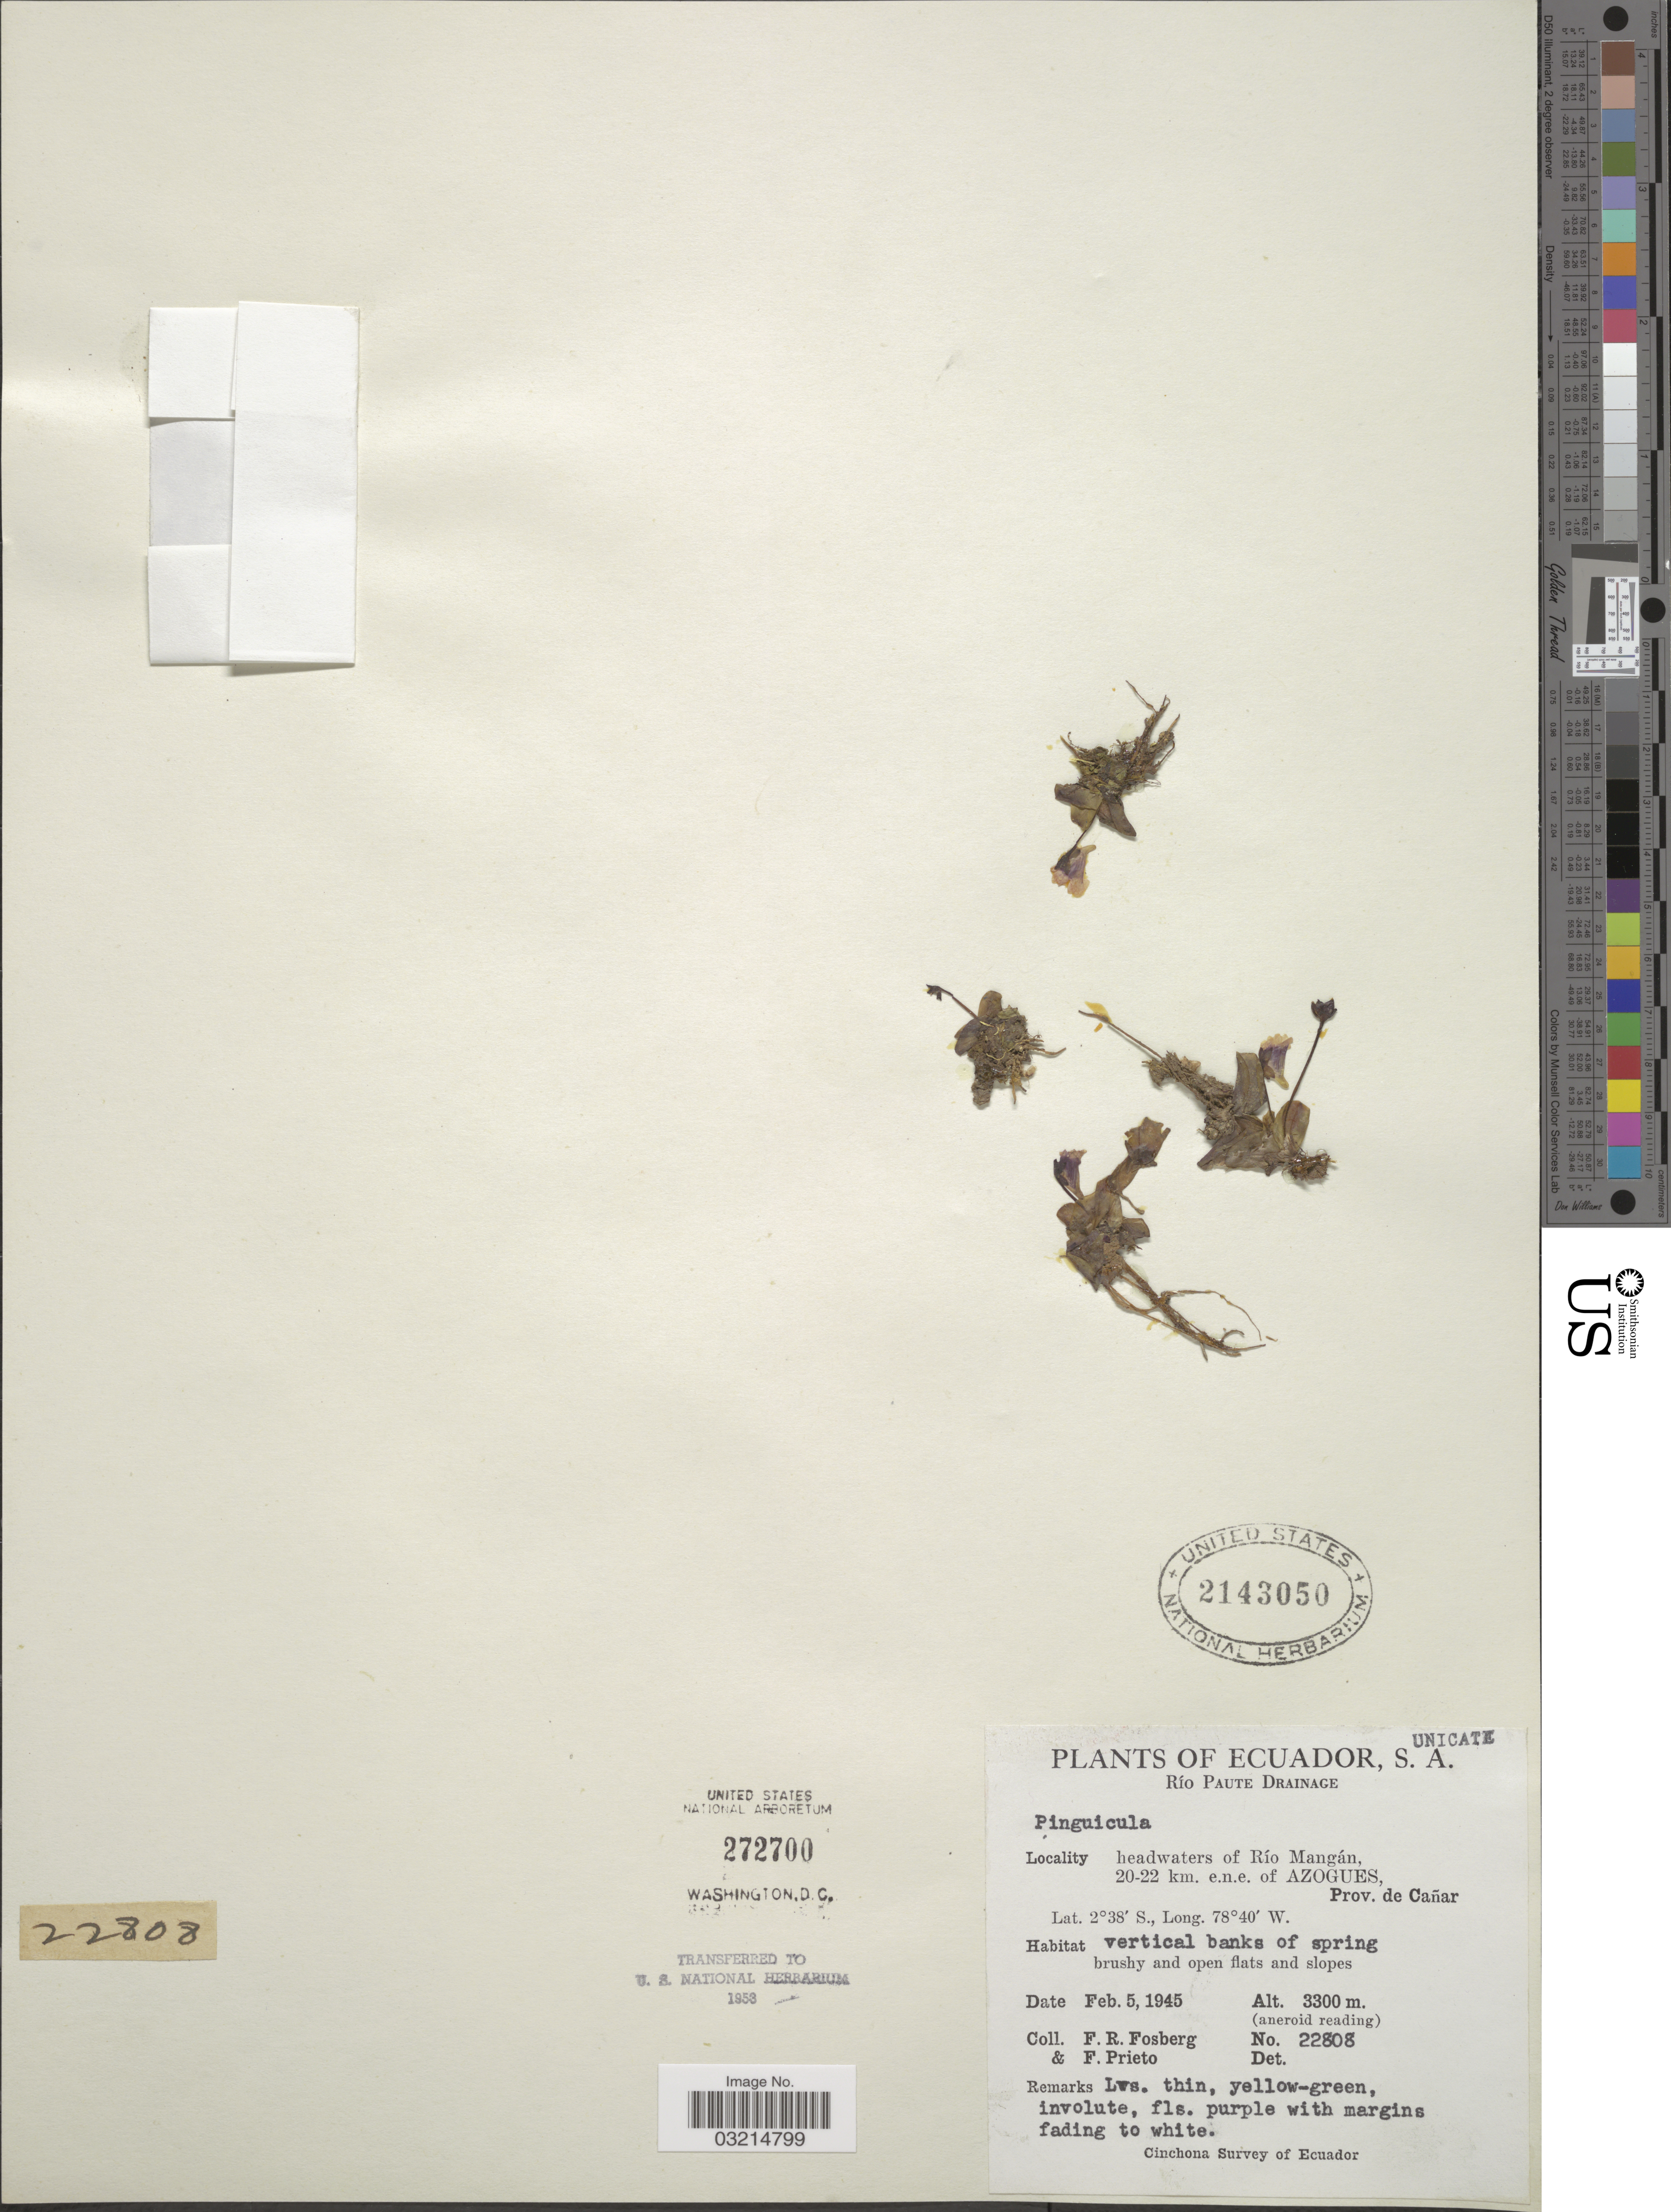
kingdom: Plantae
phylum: Tracheophyta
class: Magnoliopsida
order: Lamiales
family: Lentibulariaceae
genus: Pinguicula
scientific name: Pinguicula sp.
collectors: F. R. Fosberg & F. Prieto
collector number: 22808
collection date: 1945-02-05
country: Ecuador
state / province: Cañar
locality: Río Paute Drainage, headwaters of Río Mangán, 20-22 km. e.n.e. of Azogues.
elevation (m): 3300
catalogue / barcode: US 2143050